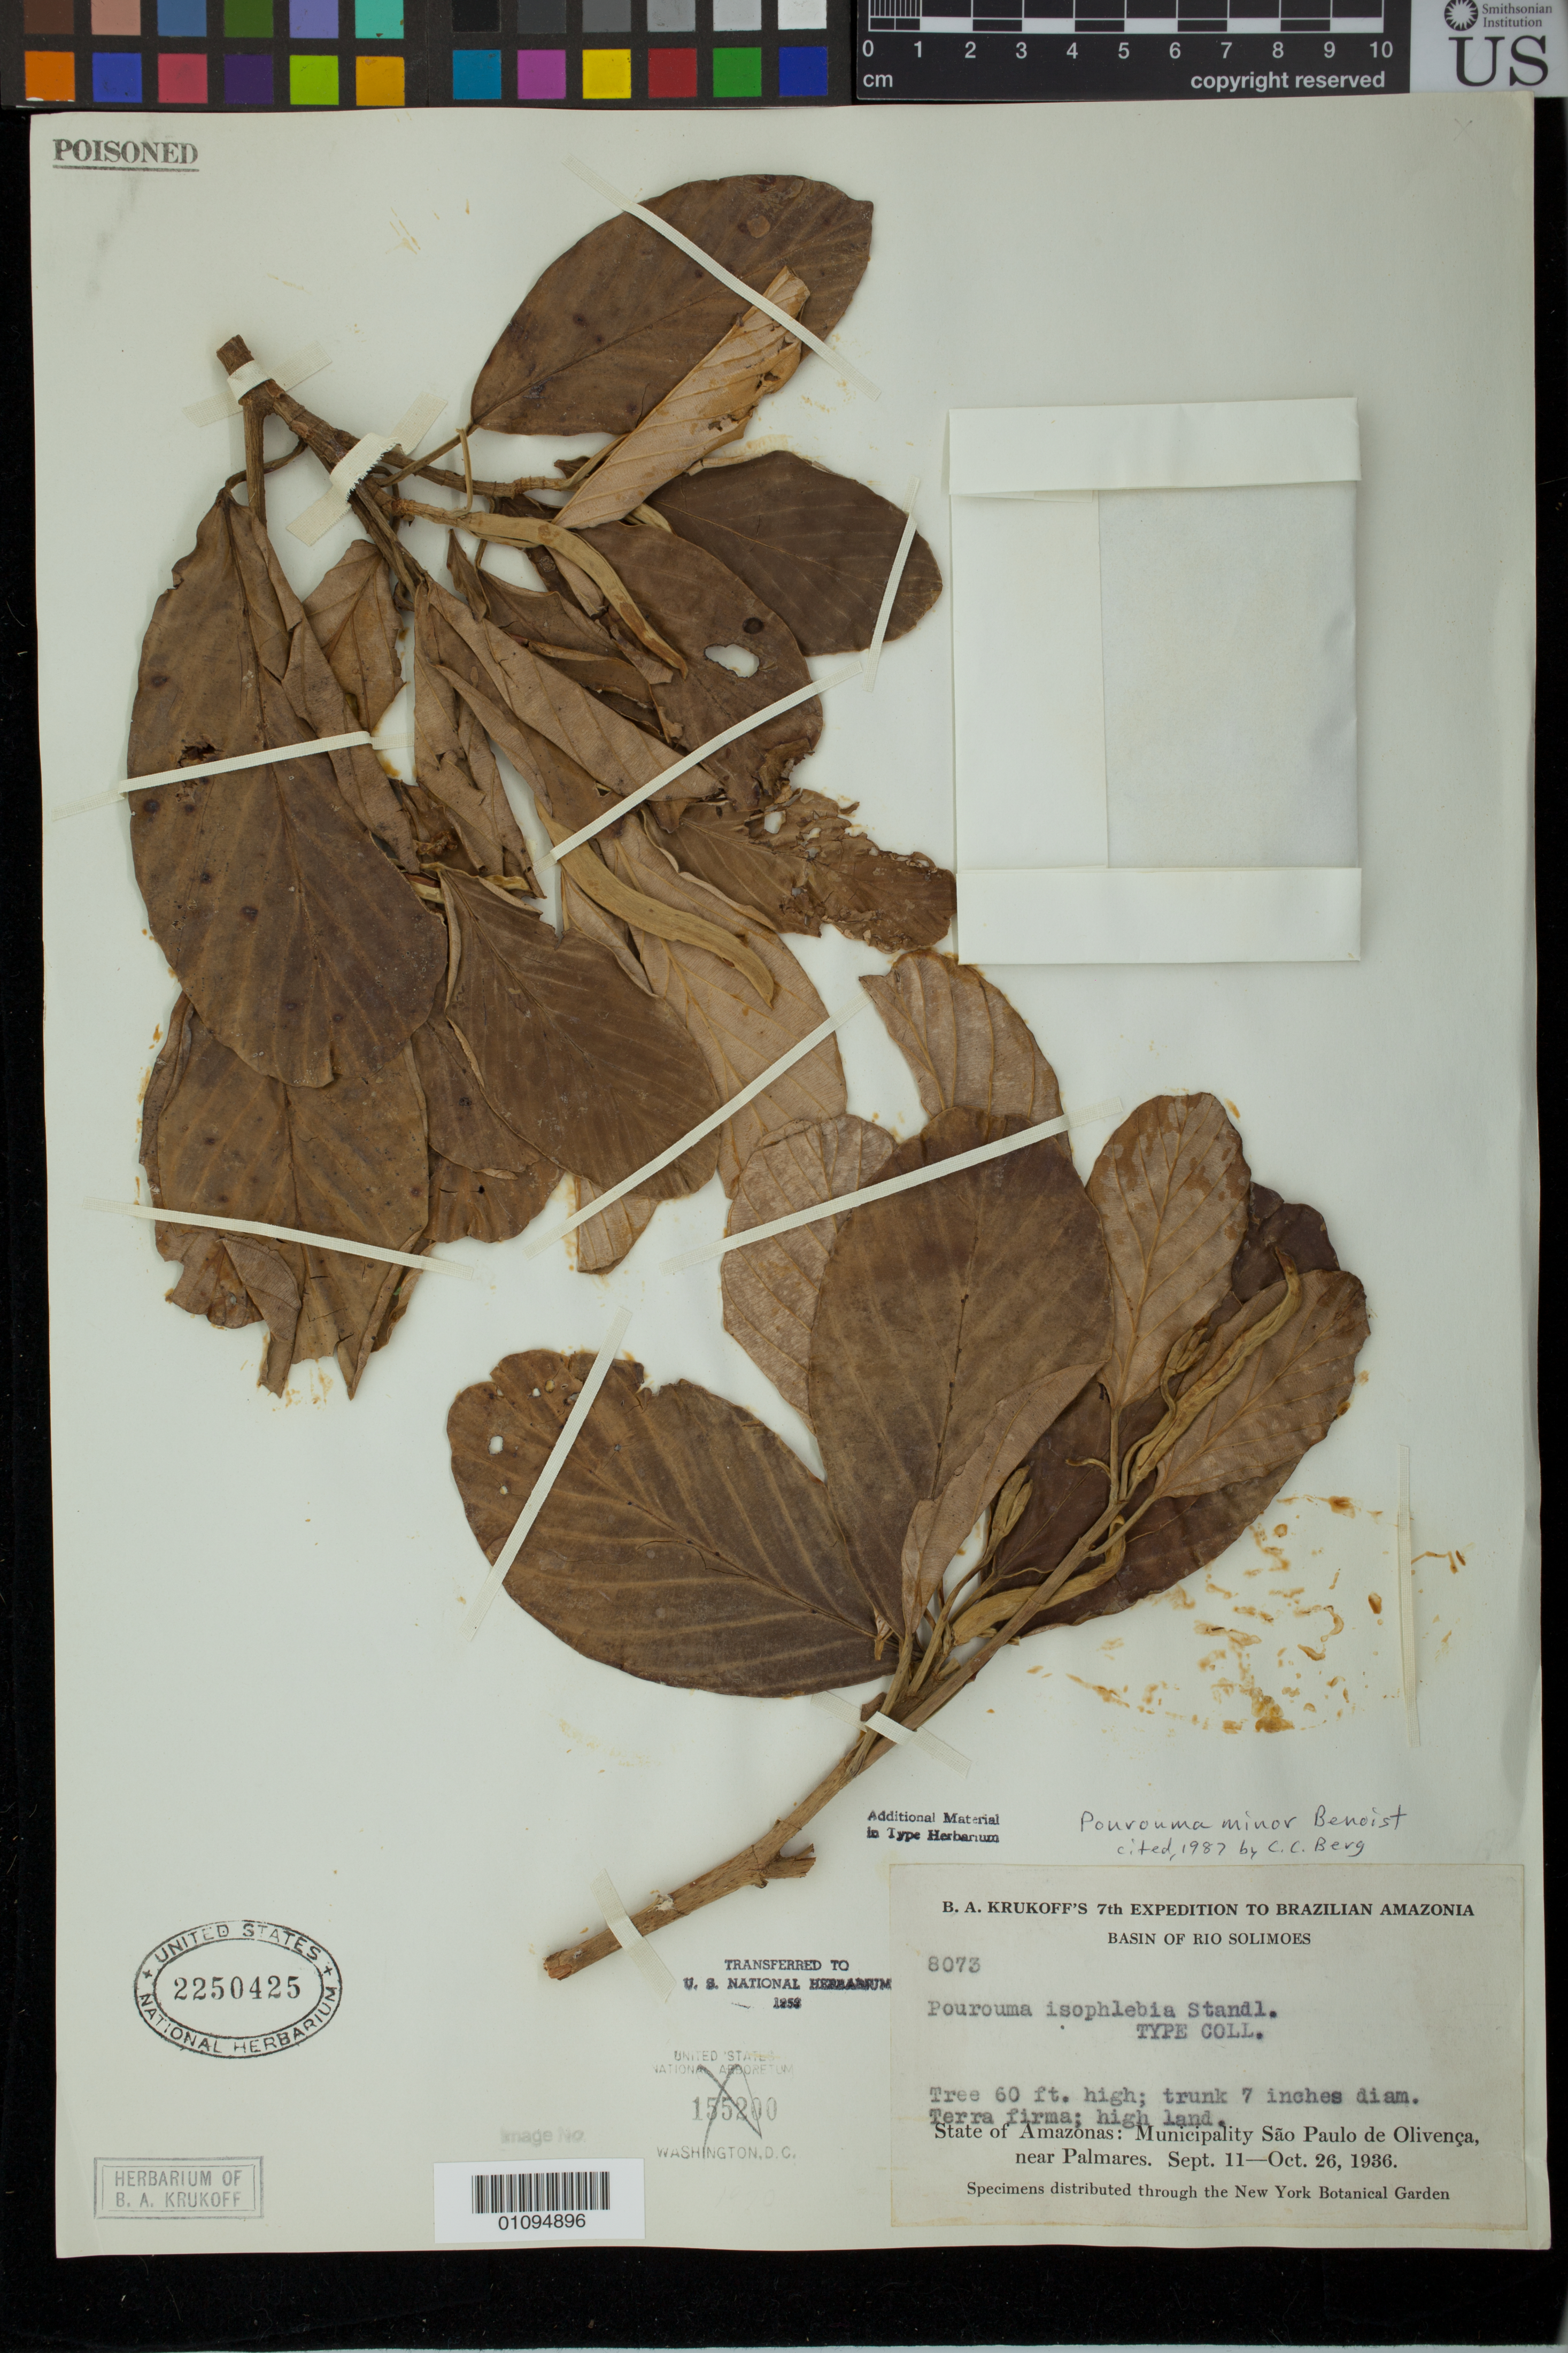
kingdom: Plantae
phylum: Tracheophyta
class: Magnoliopsida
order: Rosales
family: Urticaceae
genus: Pourouma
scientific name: Pourouma isophlebia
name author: Standl.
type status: Isotype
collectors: B. A. Krukoff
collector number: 8073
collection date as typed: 11 Sep 1936 to 26 Oct 1936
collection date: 1936-09-11/1936-10-26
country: Brazil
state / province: Amazonas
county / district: São Paulo de Olivença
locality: Near Palmares.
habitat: Terra firma; high land.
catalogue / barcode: US 2250425